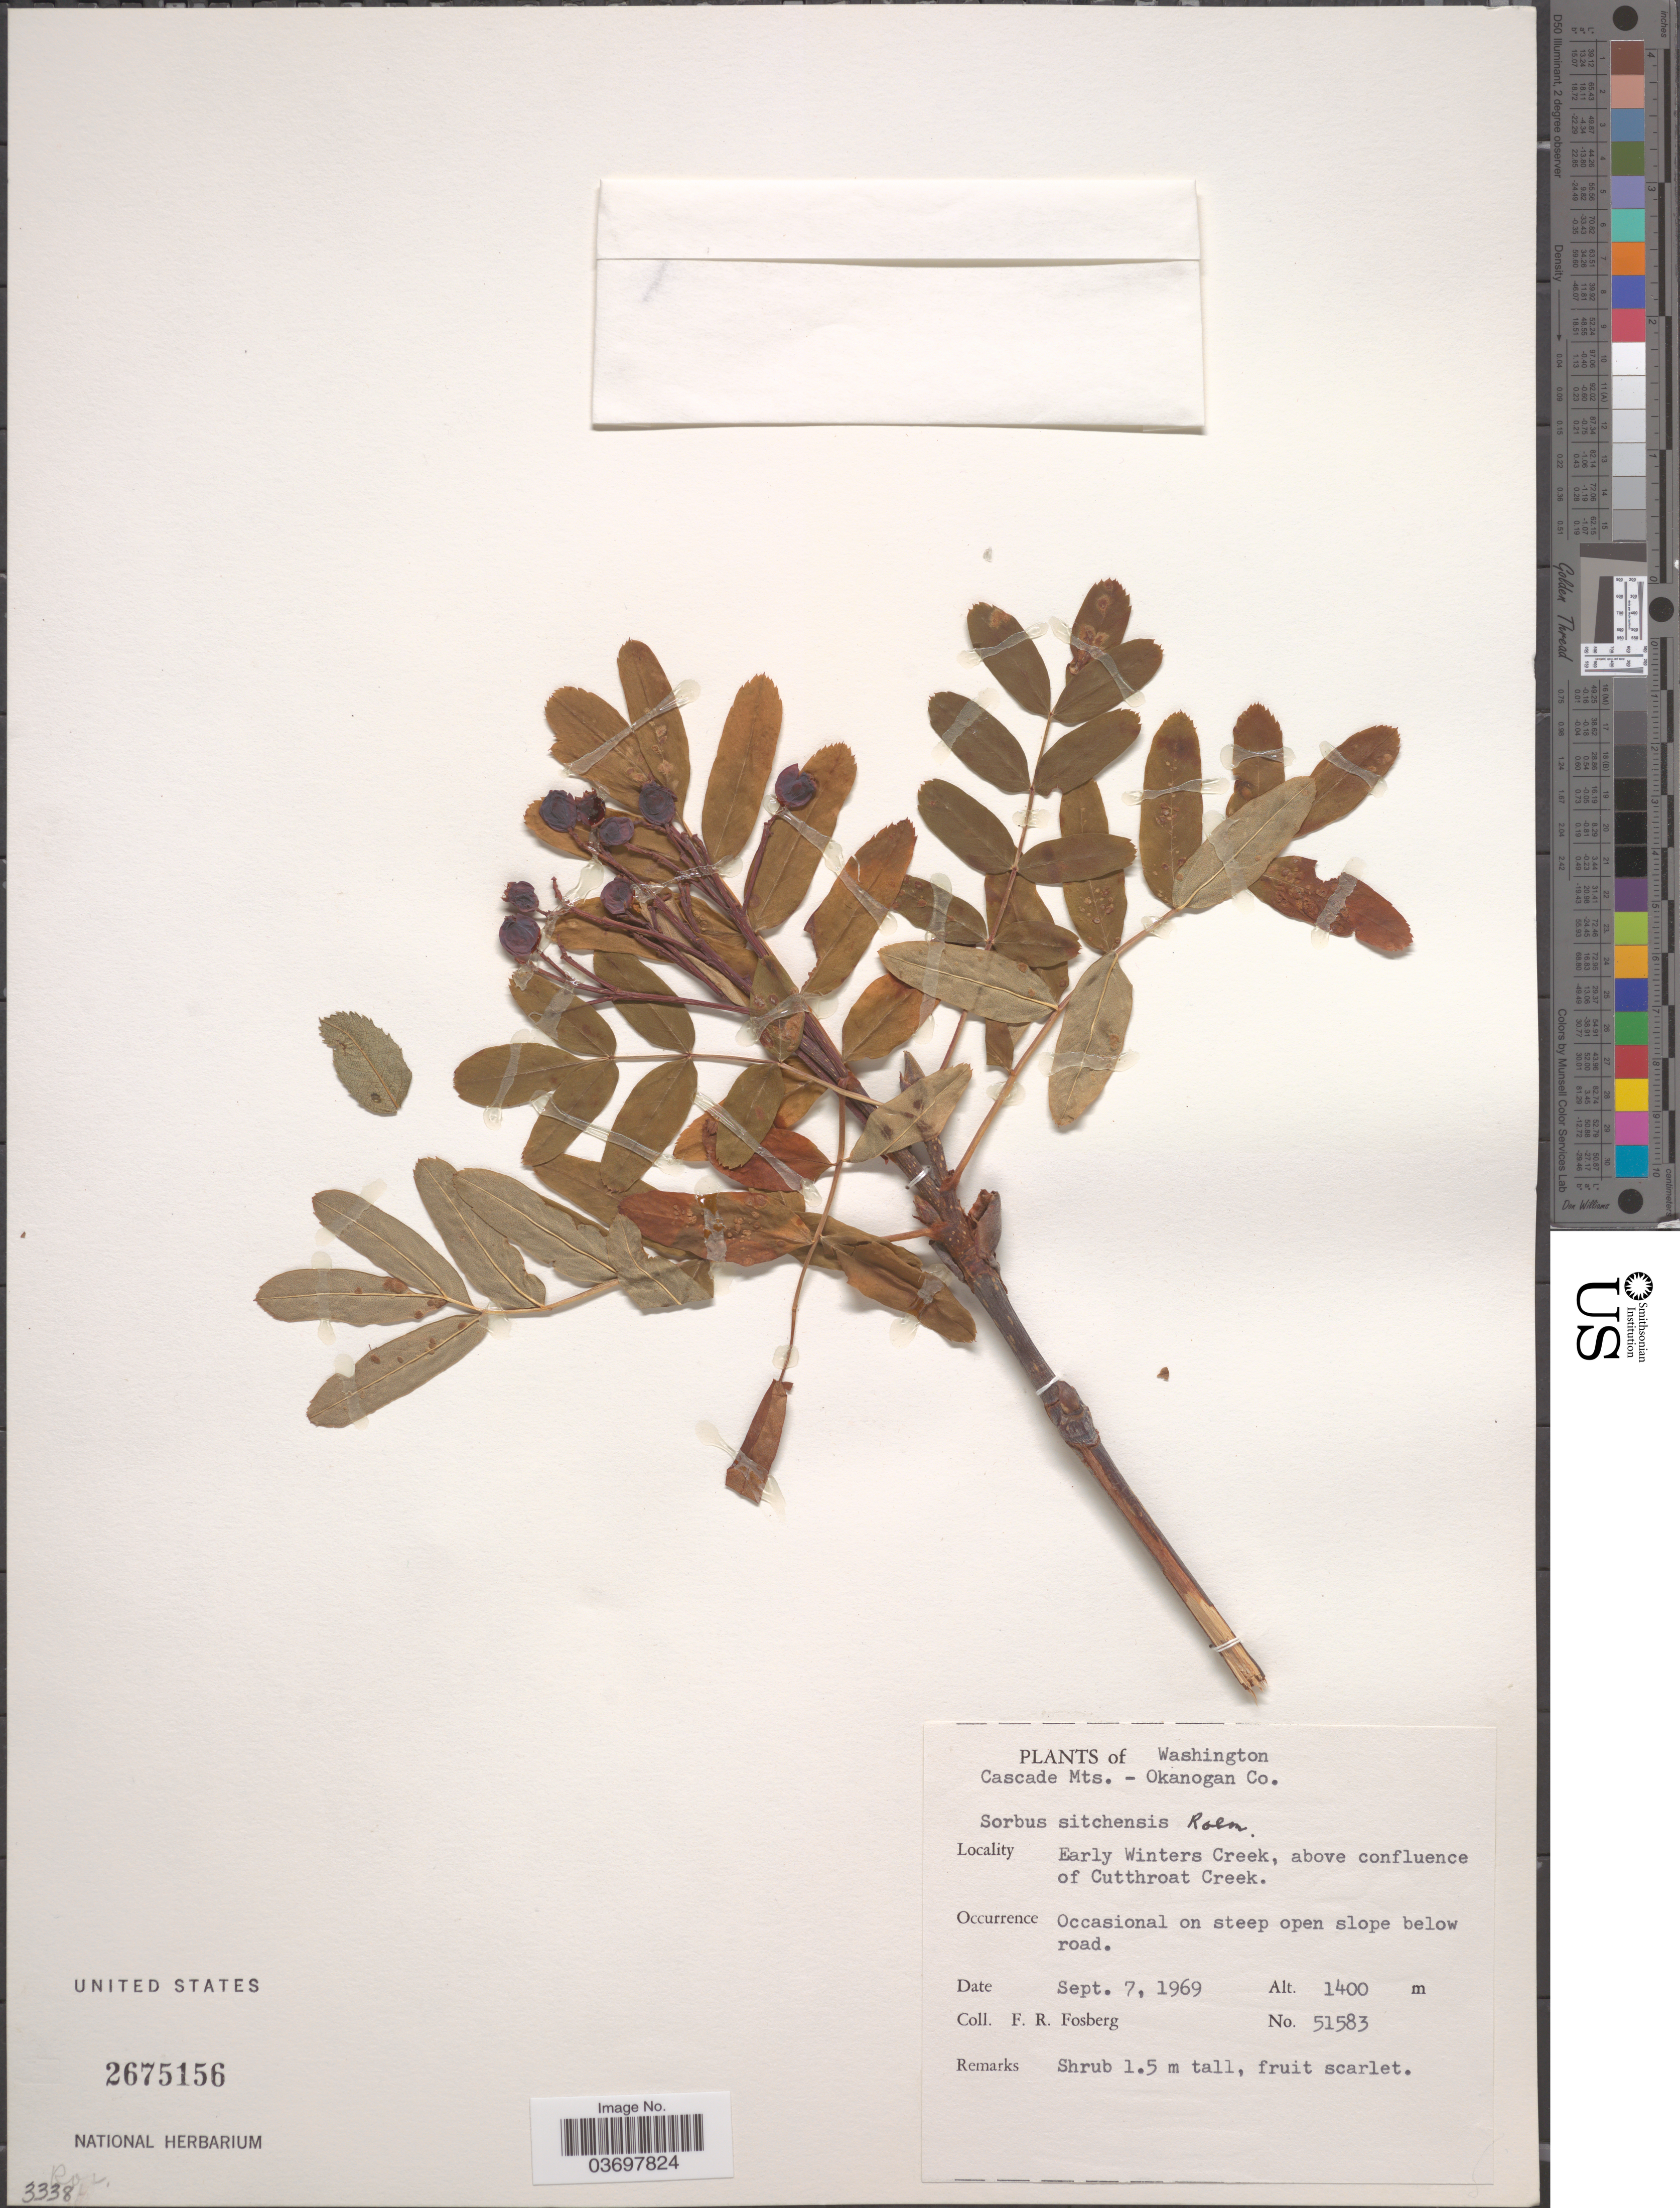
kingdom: Plantae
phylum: Tracheophyta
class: Magnoliopsida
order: Rosales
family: Rosaceae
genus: Sorbus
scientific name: Sorbus sitchensis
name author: M. Roem.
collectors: F. R. Fosberg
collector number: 51583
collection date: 1969-09-07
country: United States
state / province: Washington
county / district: Okanogan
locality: Cascade Mts. - Okanogan Co. Early Winters Creek, above confluence of Cutthroat Creek.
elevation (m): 1400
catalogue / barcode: US 2675156